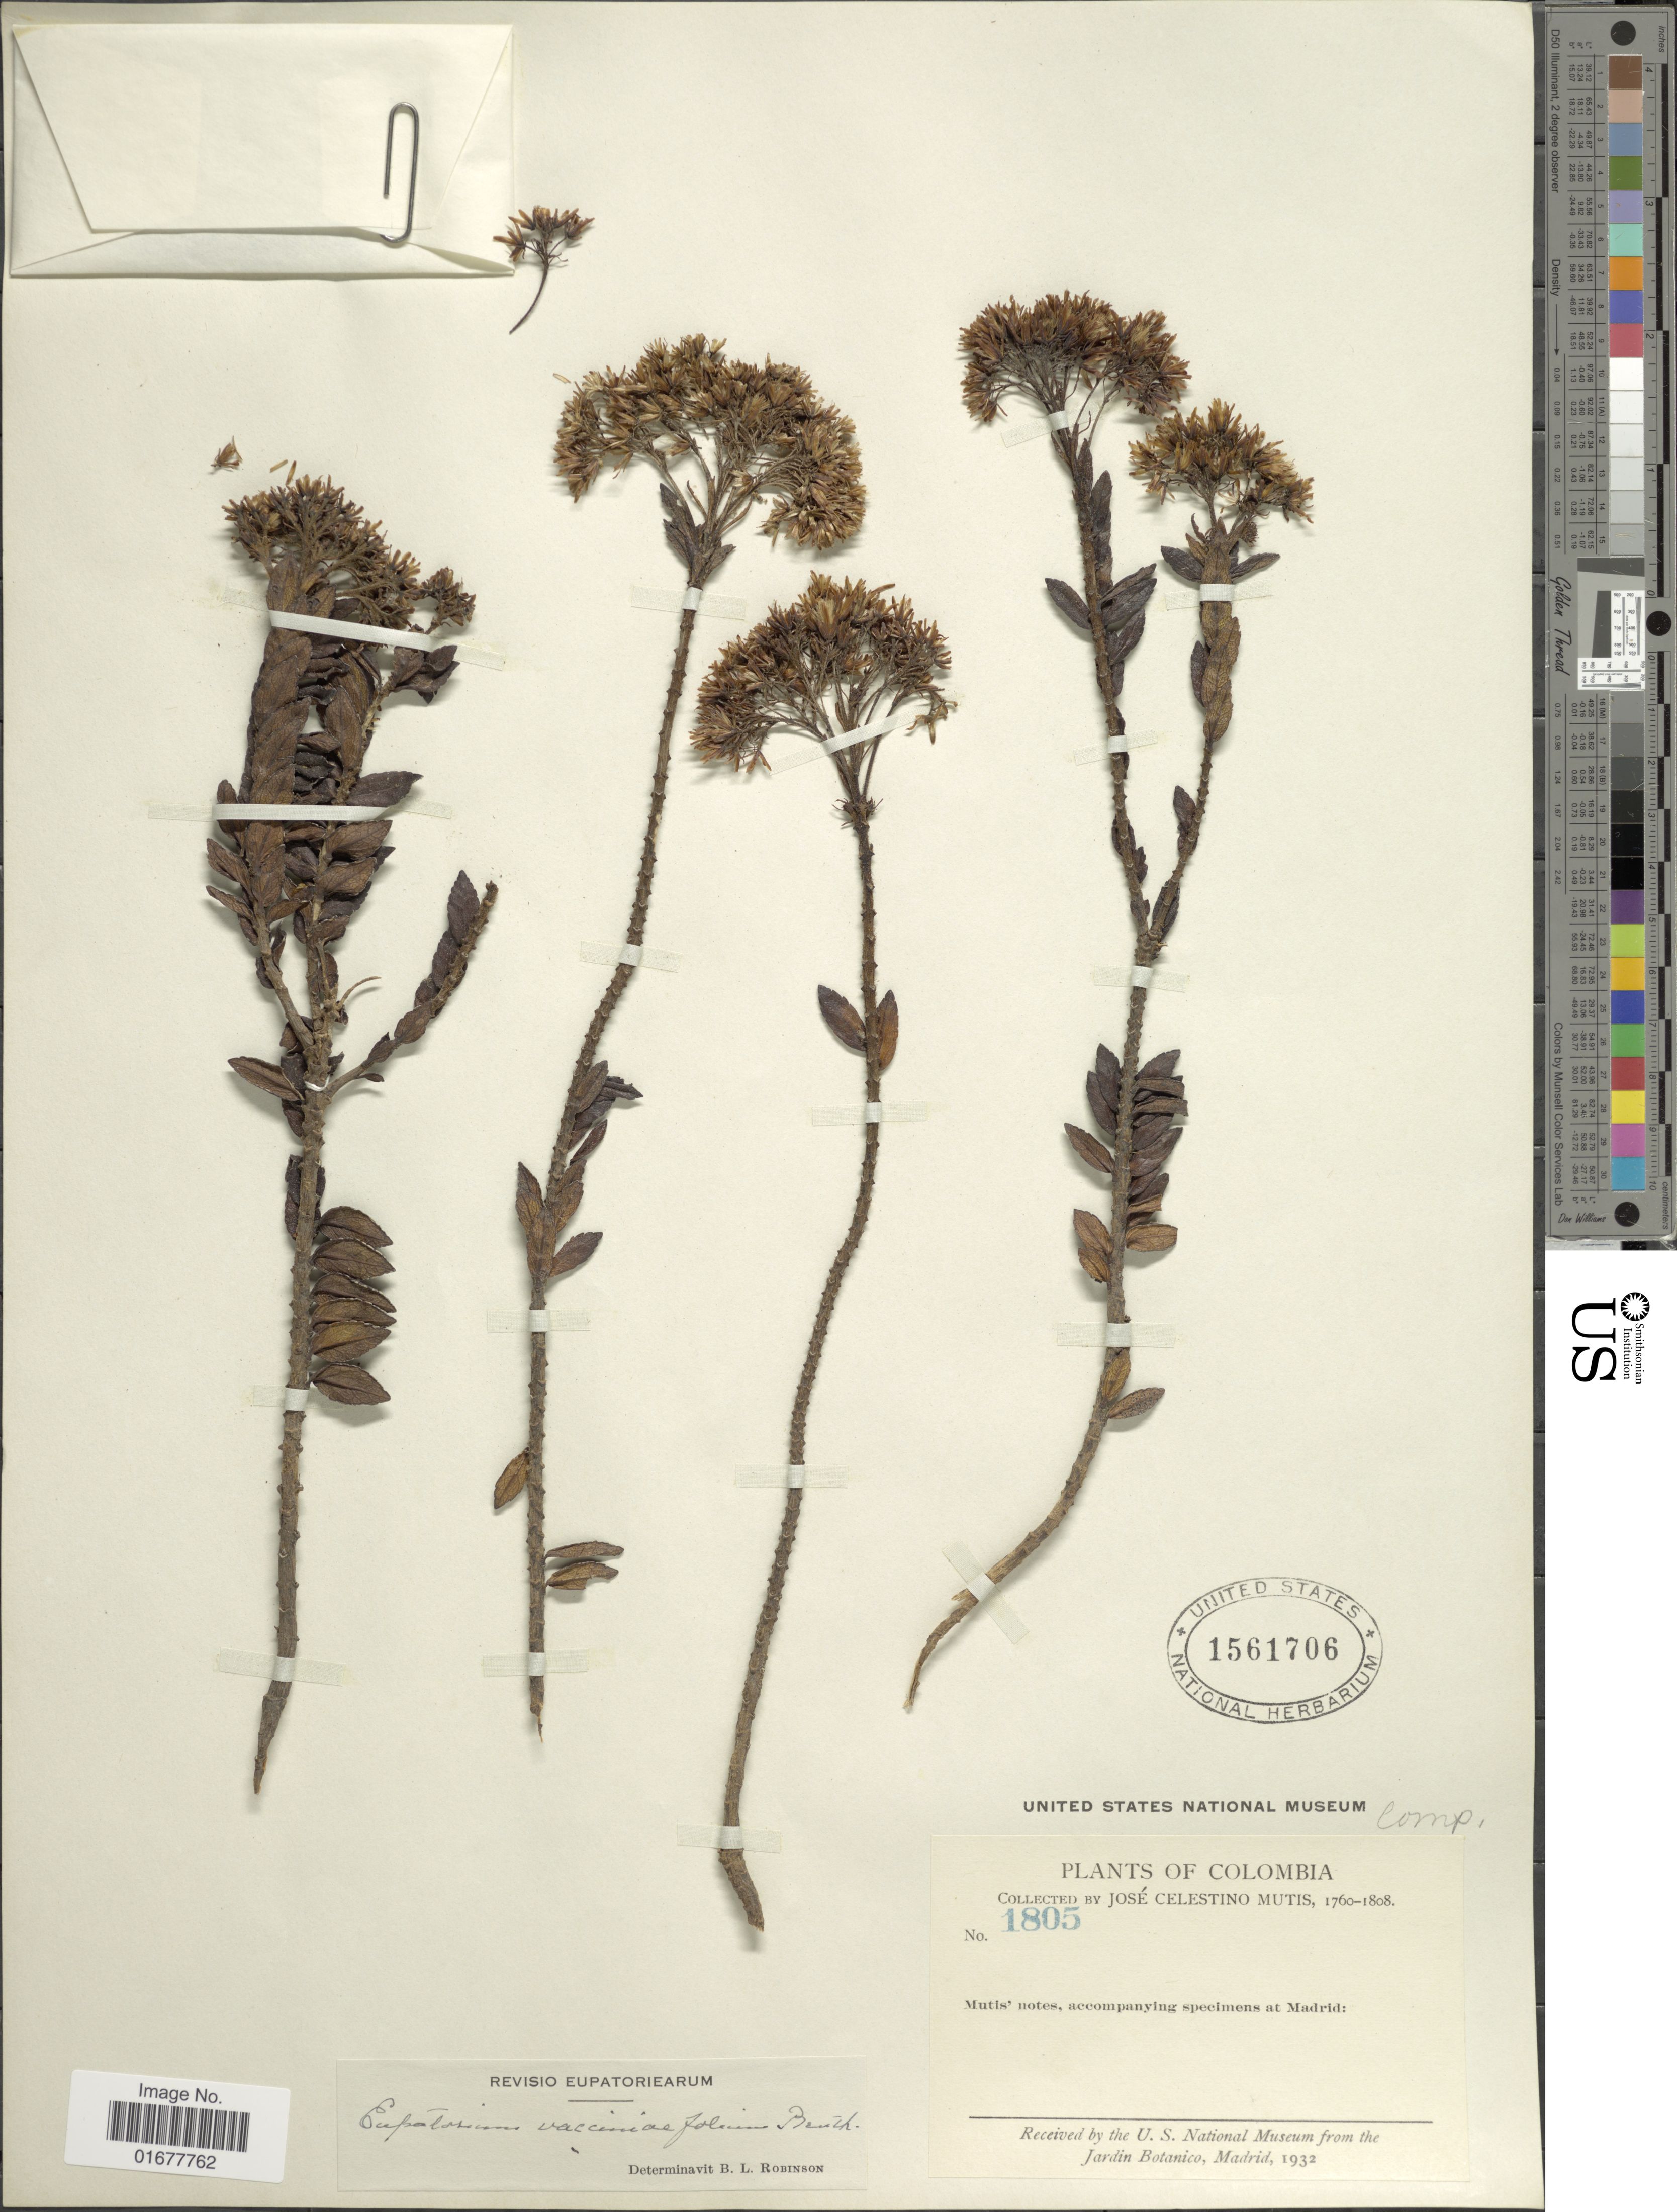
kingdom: Plantae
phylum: Tracheophyta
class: Magnoliopsida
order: Asterales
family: Asteraceae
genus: Ageratina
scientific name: Ageratina vacciniaefolia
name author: (Benth.) R.M. King & H. Rob.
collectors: J. C. B. Mutis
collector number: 1805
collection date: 1760/1808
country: Colombia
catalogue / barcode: US 1561706